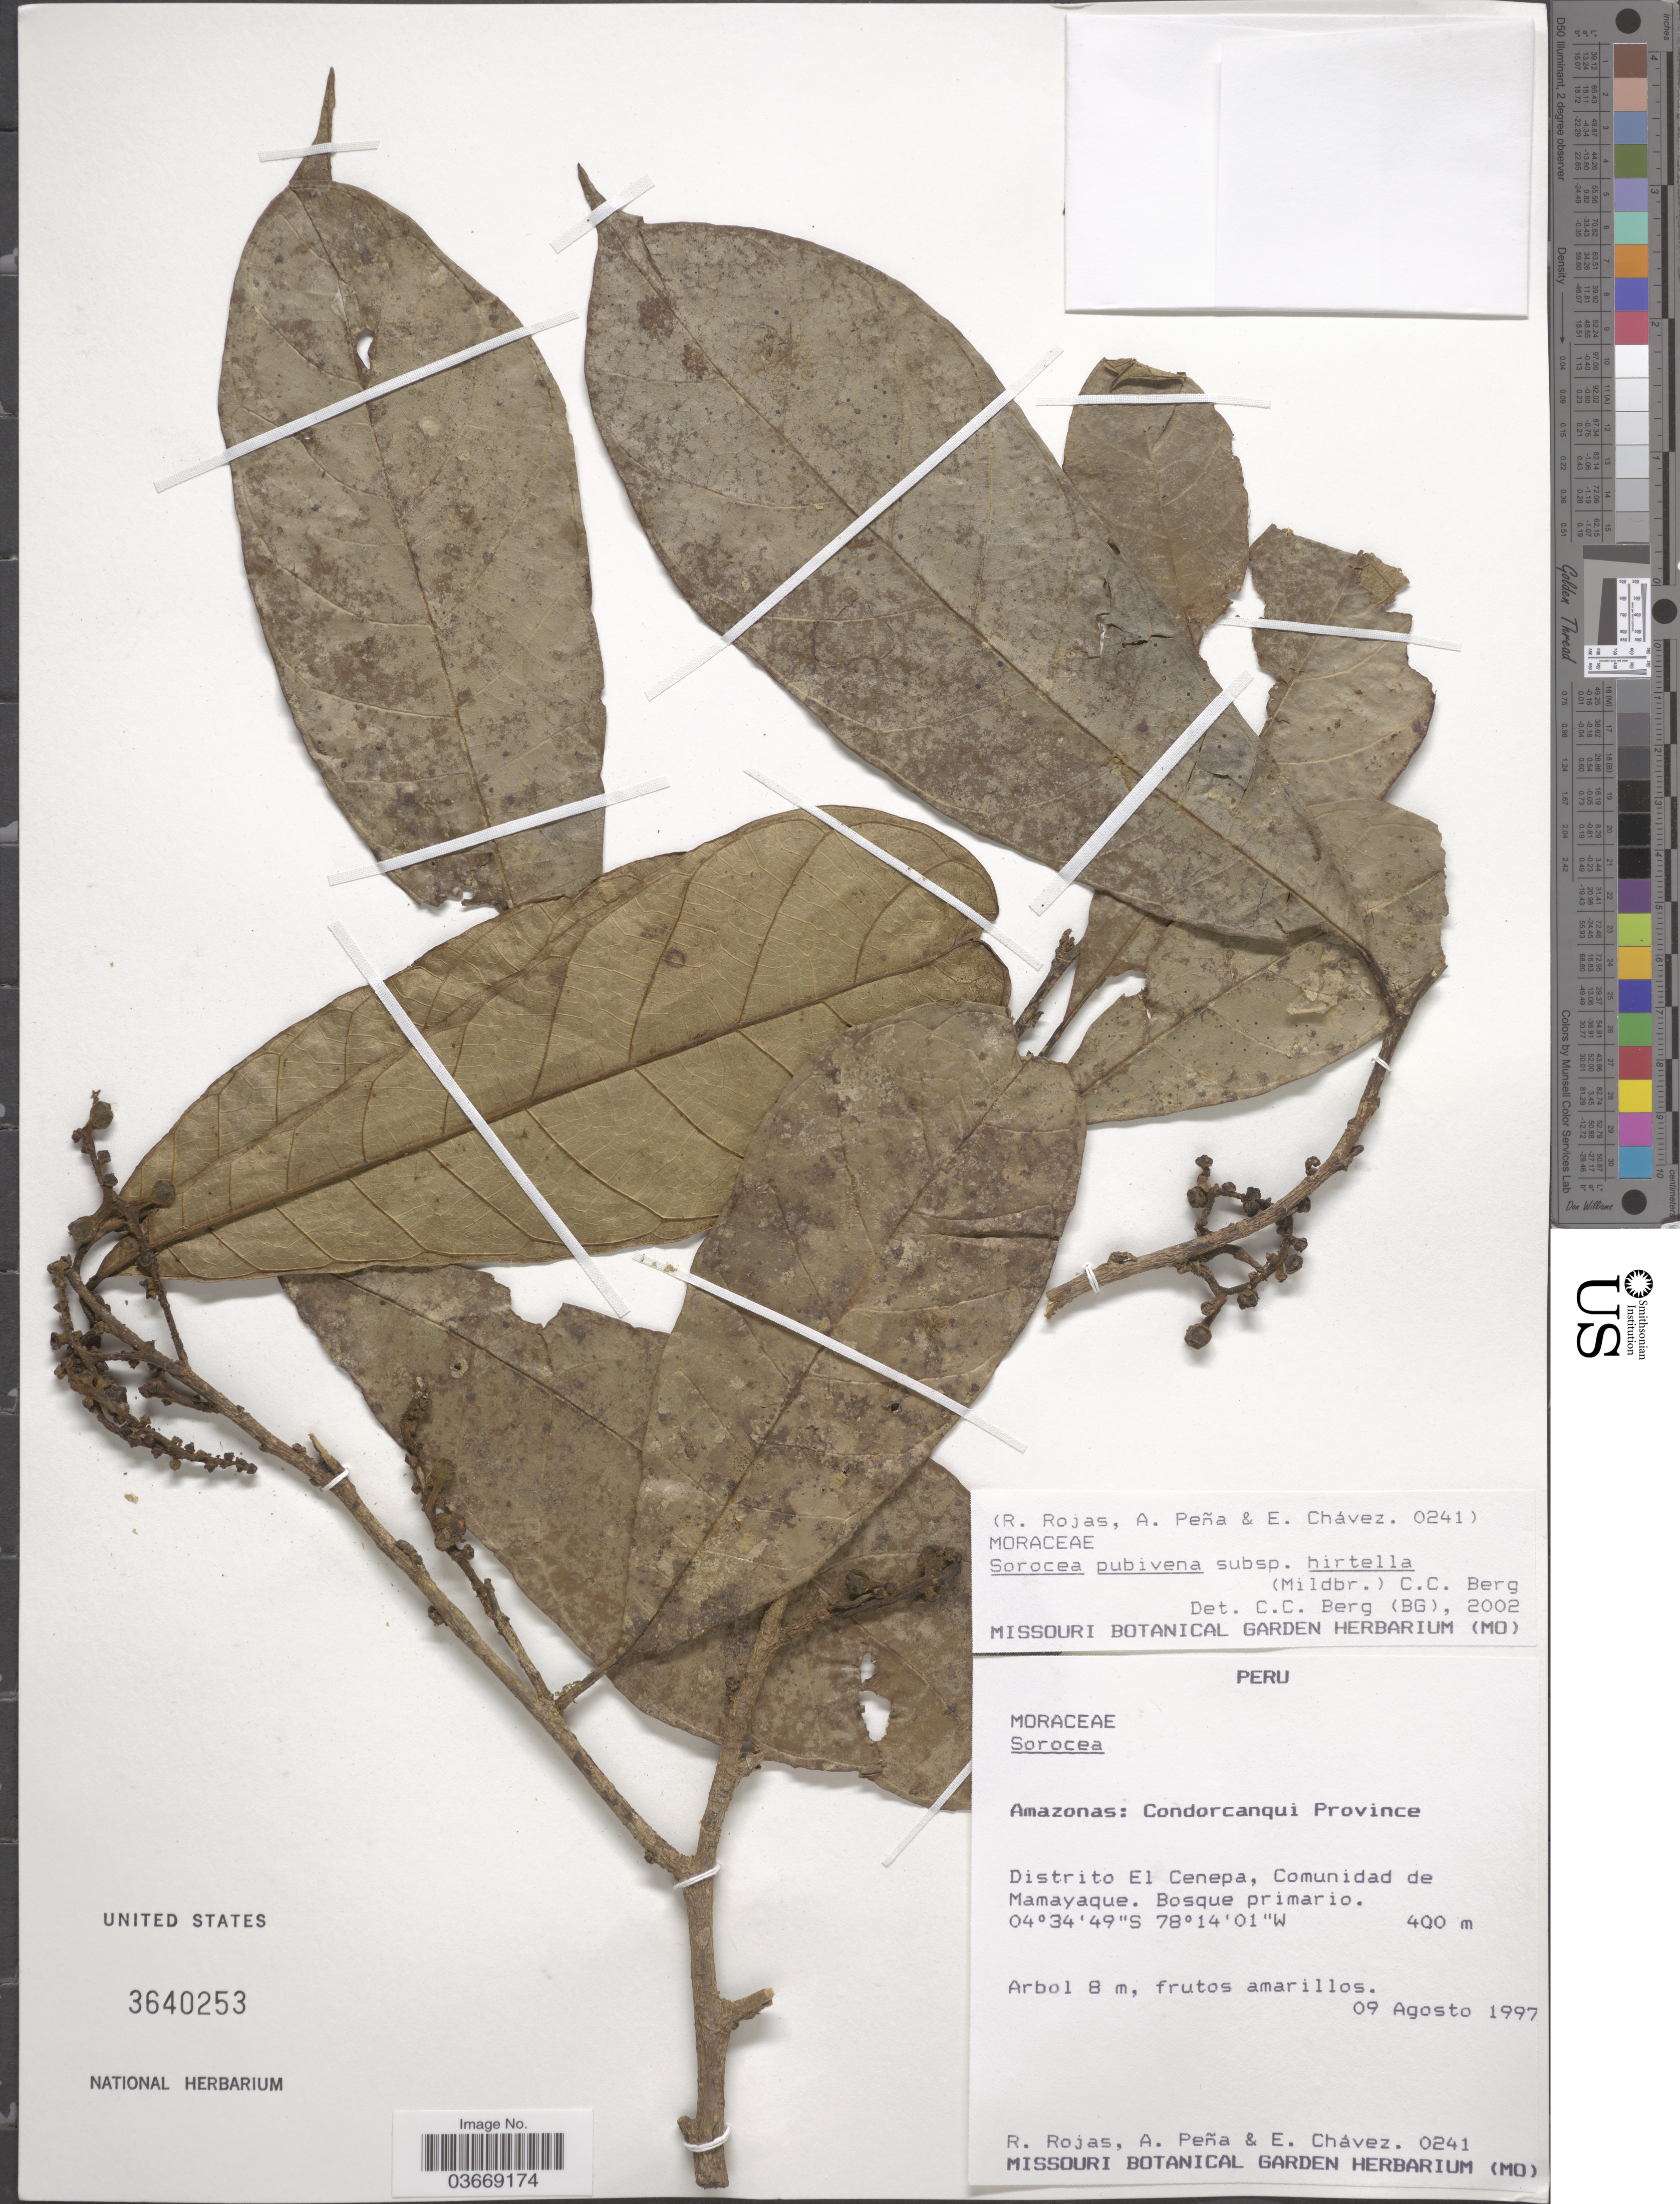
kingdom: Plantae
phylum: Tracheophyta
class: Magnoliopsida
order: Rosales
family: Moraceae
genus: Sorocea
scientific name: Sorocea pubivena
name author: Hemsl.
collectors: R. Rojas, A. Peña & E. Chávez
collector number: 0241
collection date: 1997-08-09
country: Peru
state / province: Amazonas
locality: Condorcanqui Province. Distrito El Cenepa, Comunidad de Mamayaque.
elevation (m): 400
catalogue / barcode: US 3640253